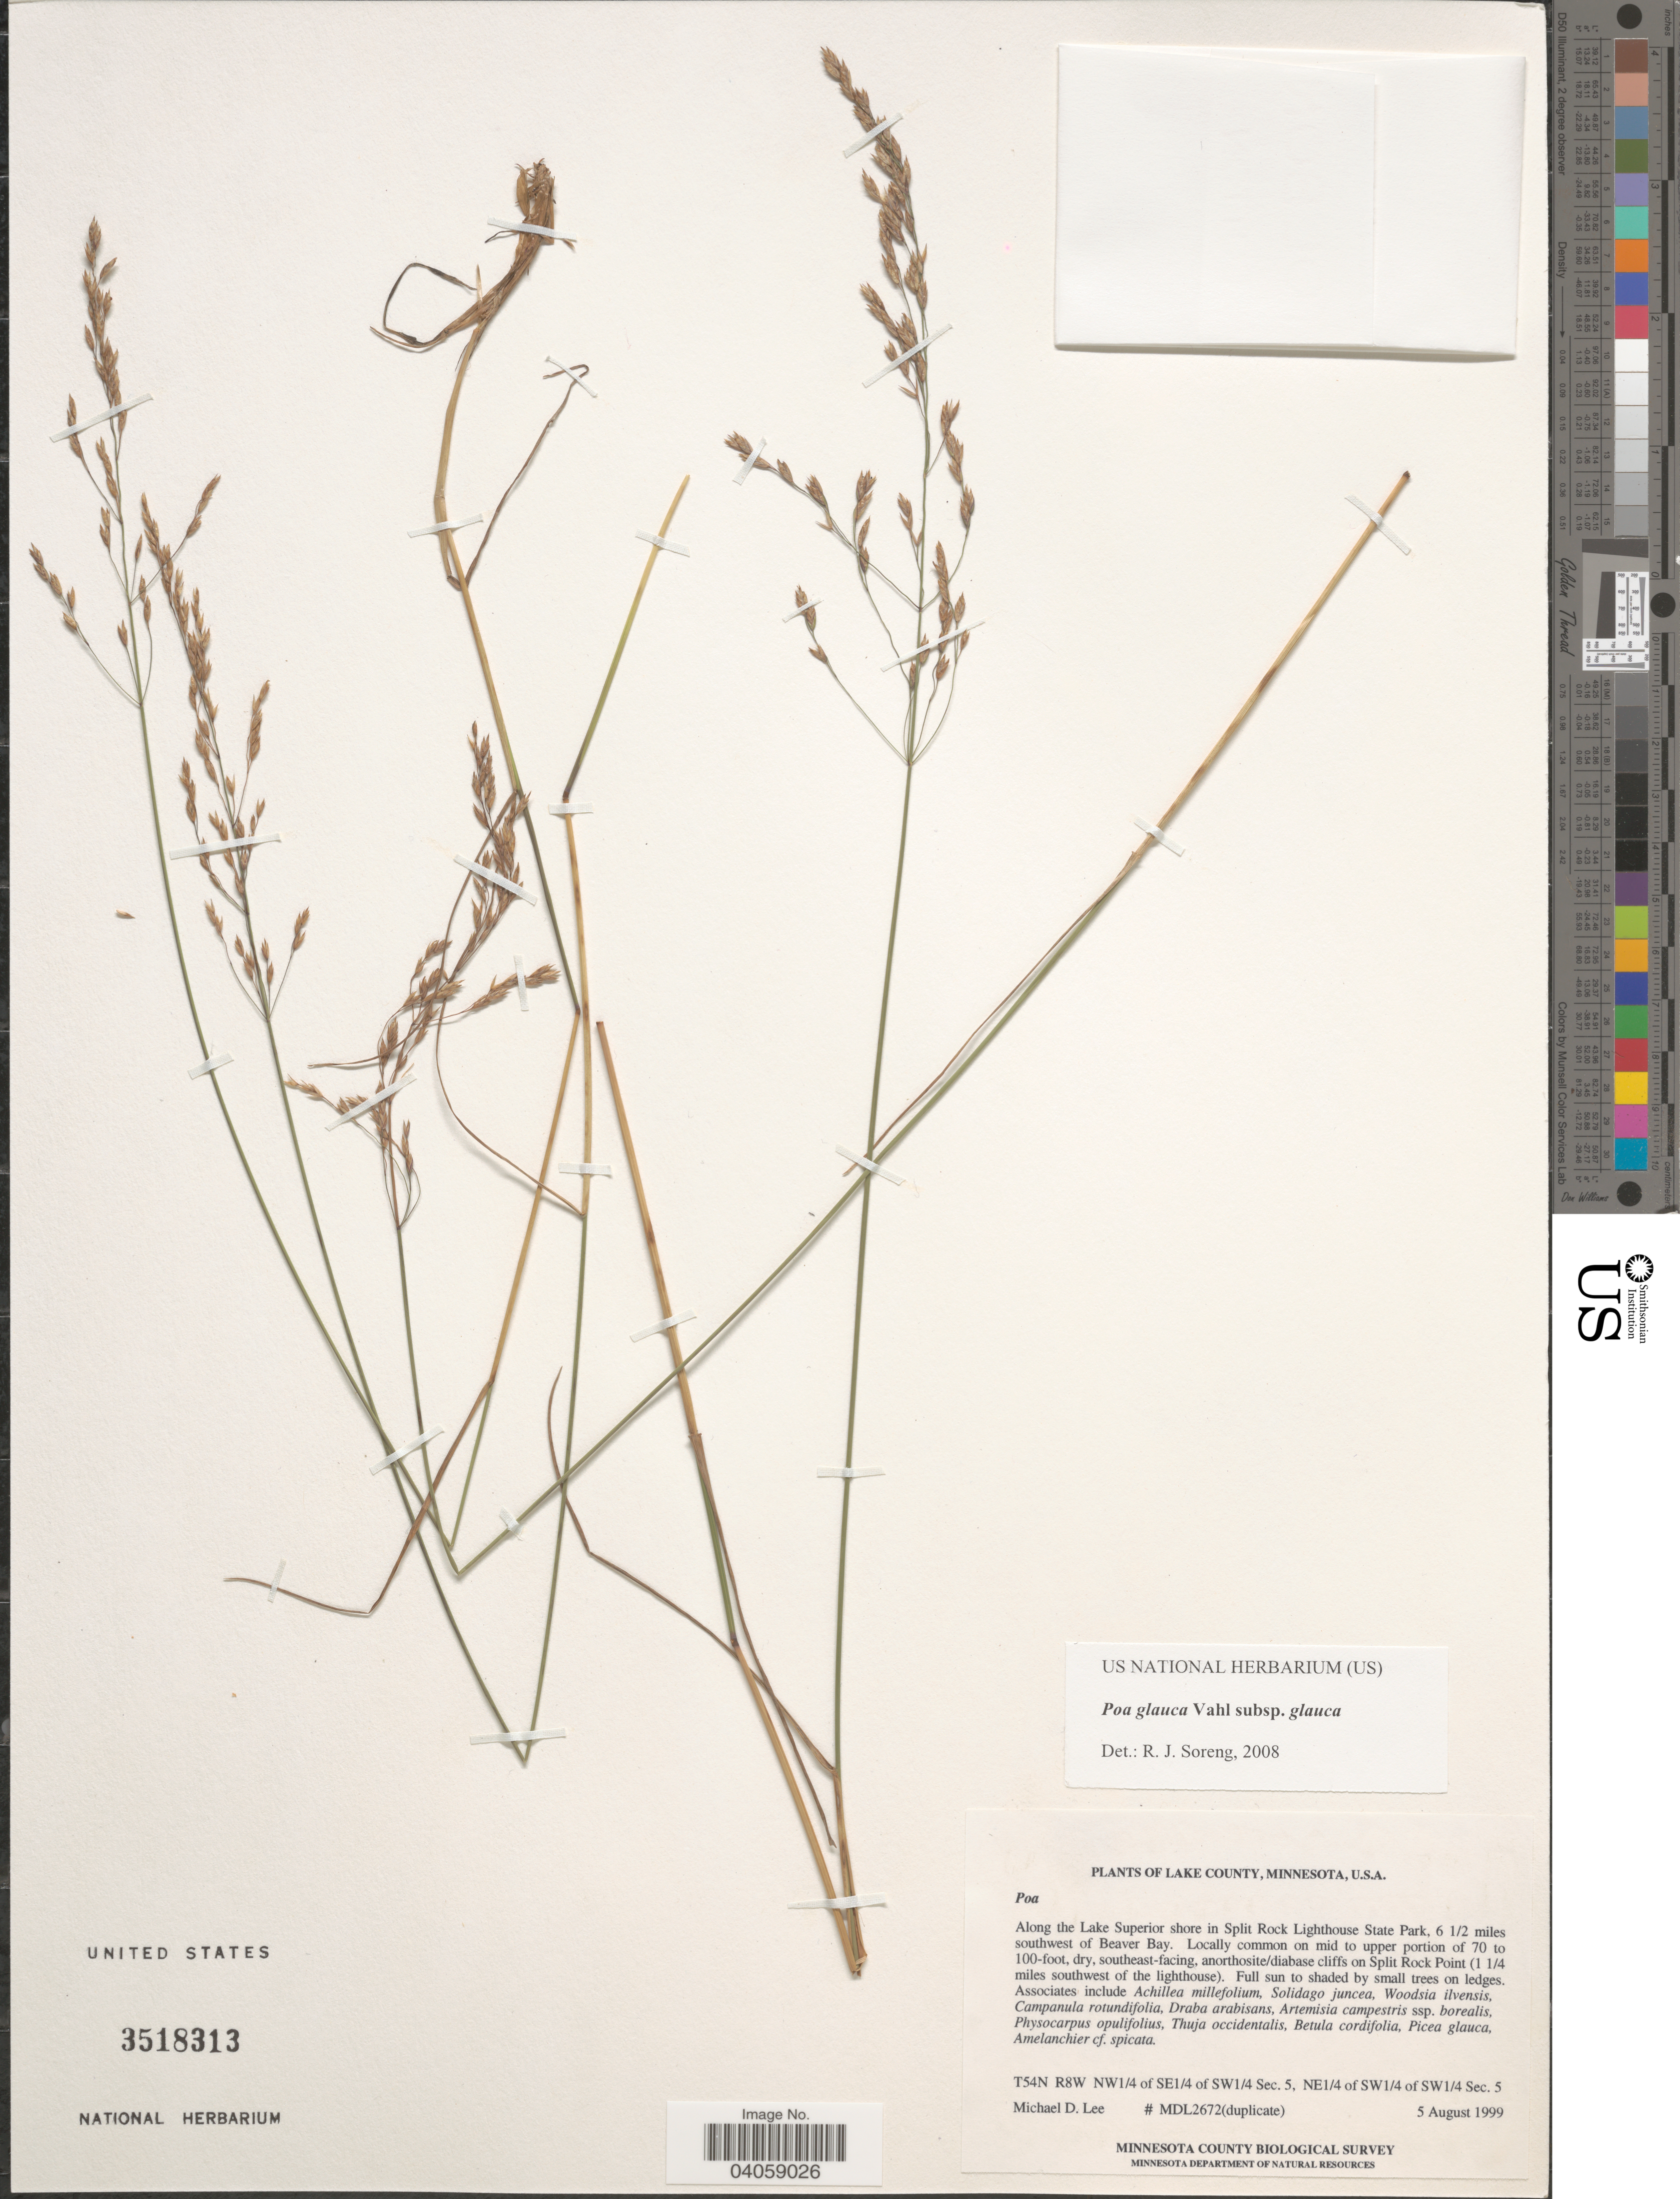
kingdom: Plantae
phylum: Tracheophyta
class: Liliopsida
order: Poales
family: Poaceae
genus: Poa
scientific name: Poa glauca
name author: Vahl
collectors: M. Lee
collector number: MDL2672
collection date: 1999-08-05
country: United States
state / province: Minnesota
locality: Lake County. Along the Lake Superior shore in Split Rock Lighthouse State Park, 6½ miles southwest of Beaver Bay. On mid to upper portion of 70 to 100-foot, dry, southeast-facing, anorthosite/diabase cliffs on Split Rock Point (1¼ miles southwest of the lighthouse). T54N R8W NW¼ of SE¼ of SW¼ Sec. 5, NE¼ of SW¼ of SW ¼ Sec. 5.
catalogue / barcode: US 3518313